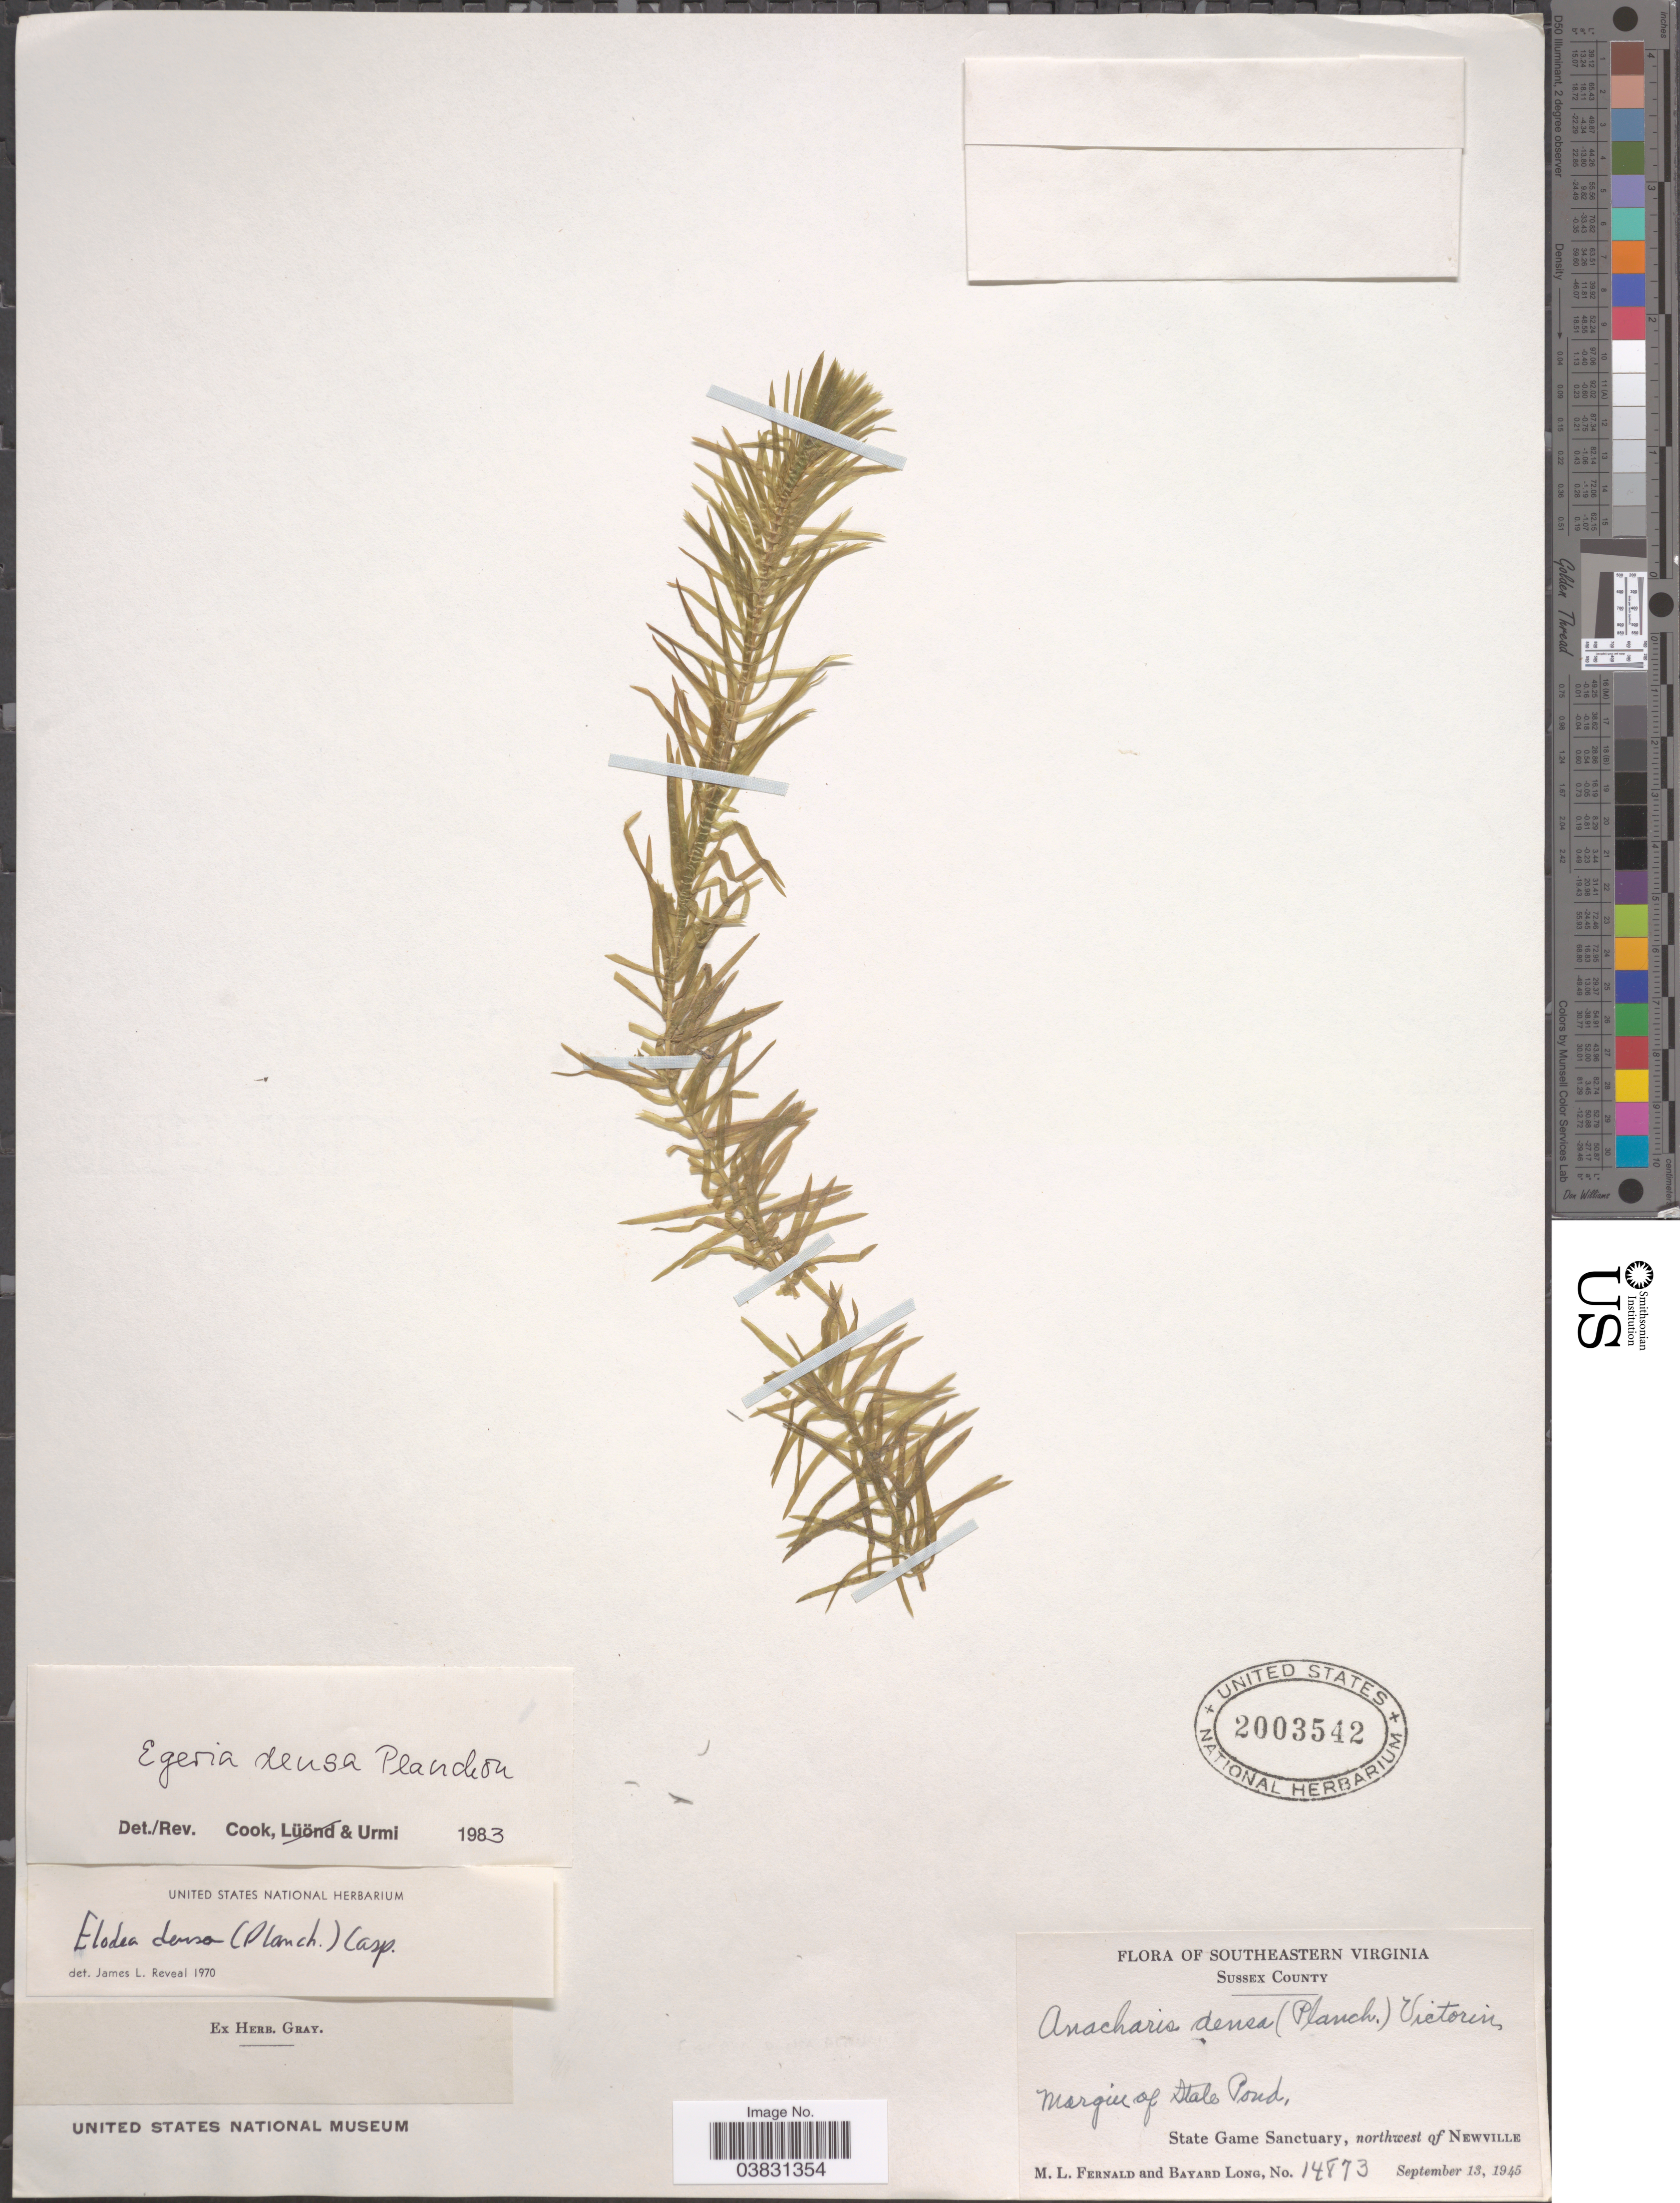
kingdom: Plantae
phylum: Tracheophyta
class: Liliopsida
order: Alismatales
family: Hydrocharitaceae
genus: Egeria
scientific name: Egeria densa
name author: Planch.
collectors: M. L. Fernald & B. Long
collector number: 14873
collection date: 1945-09-13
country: United States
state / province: Virginia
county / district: Sussex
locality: Southeastern Virginia. Sussex County. Margin of State Pond, State Game Sanctuary, northwest of Newville.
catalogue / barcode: US 2003542